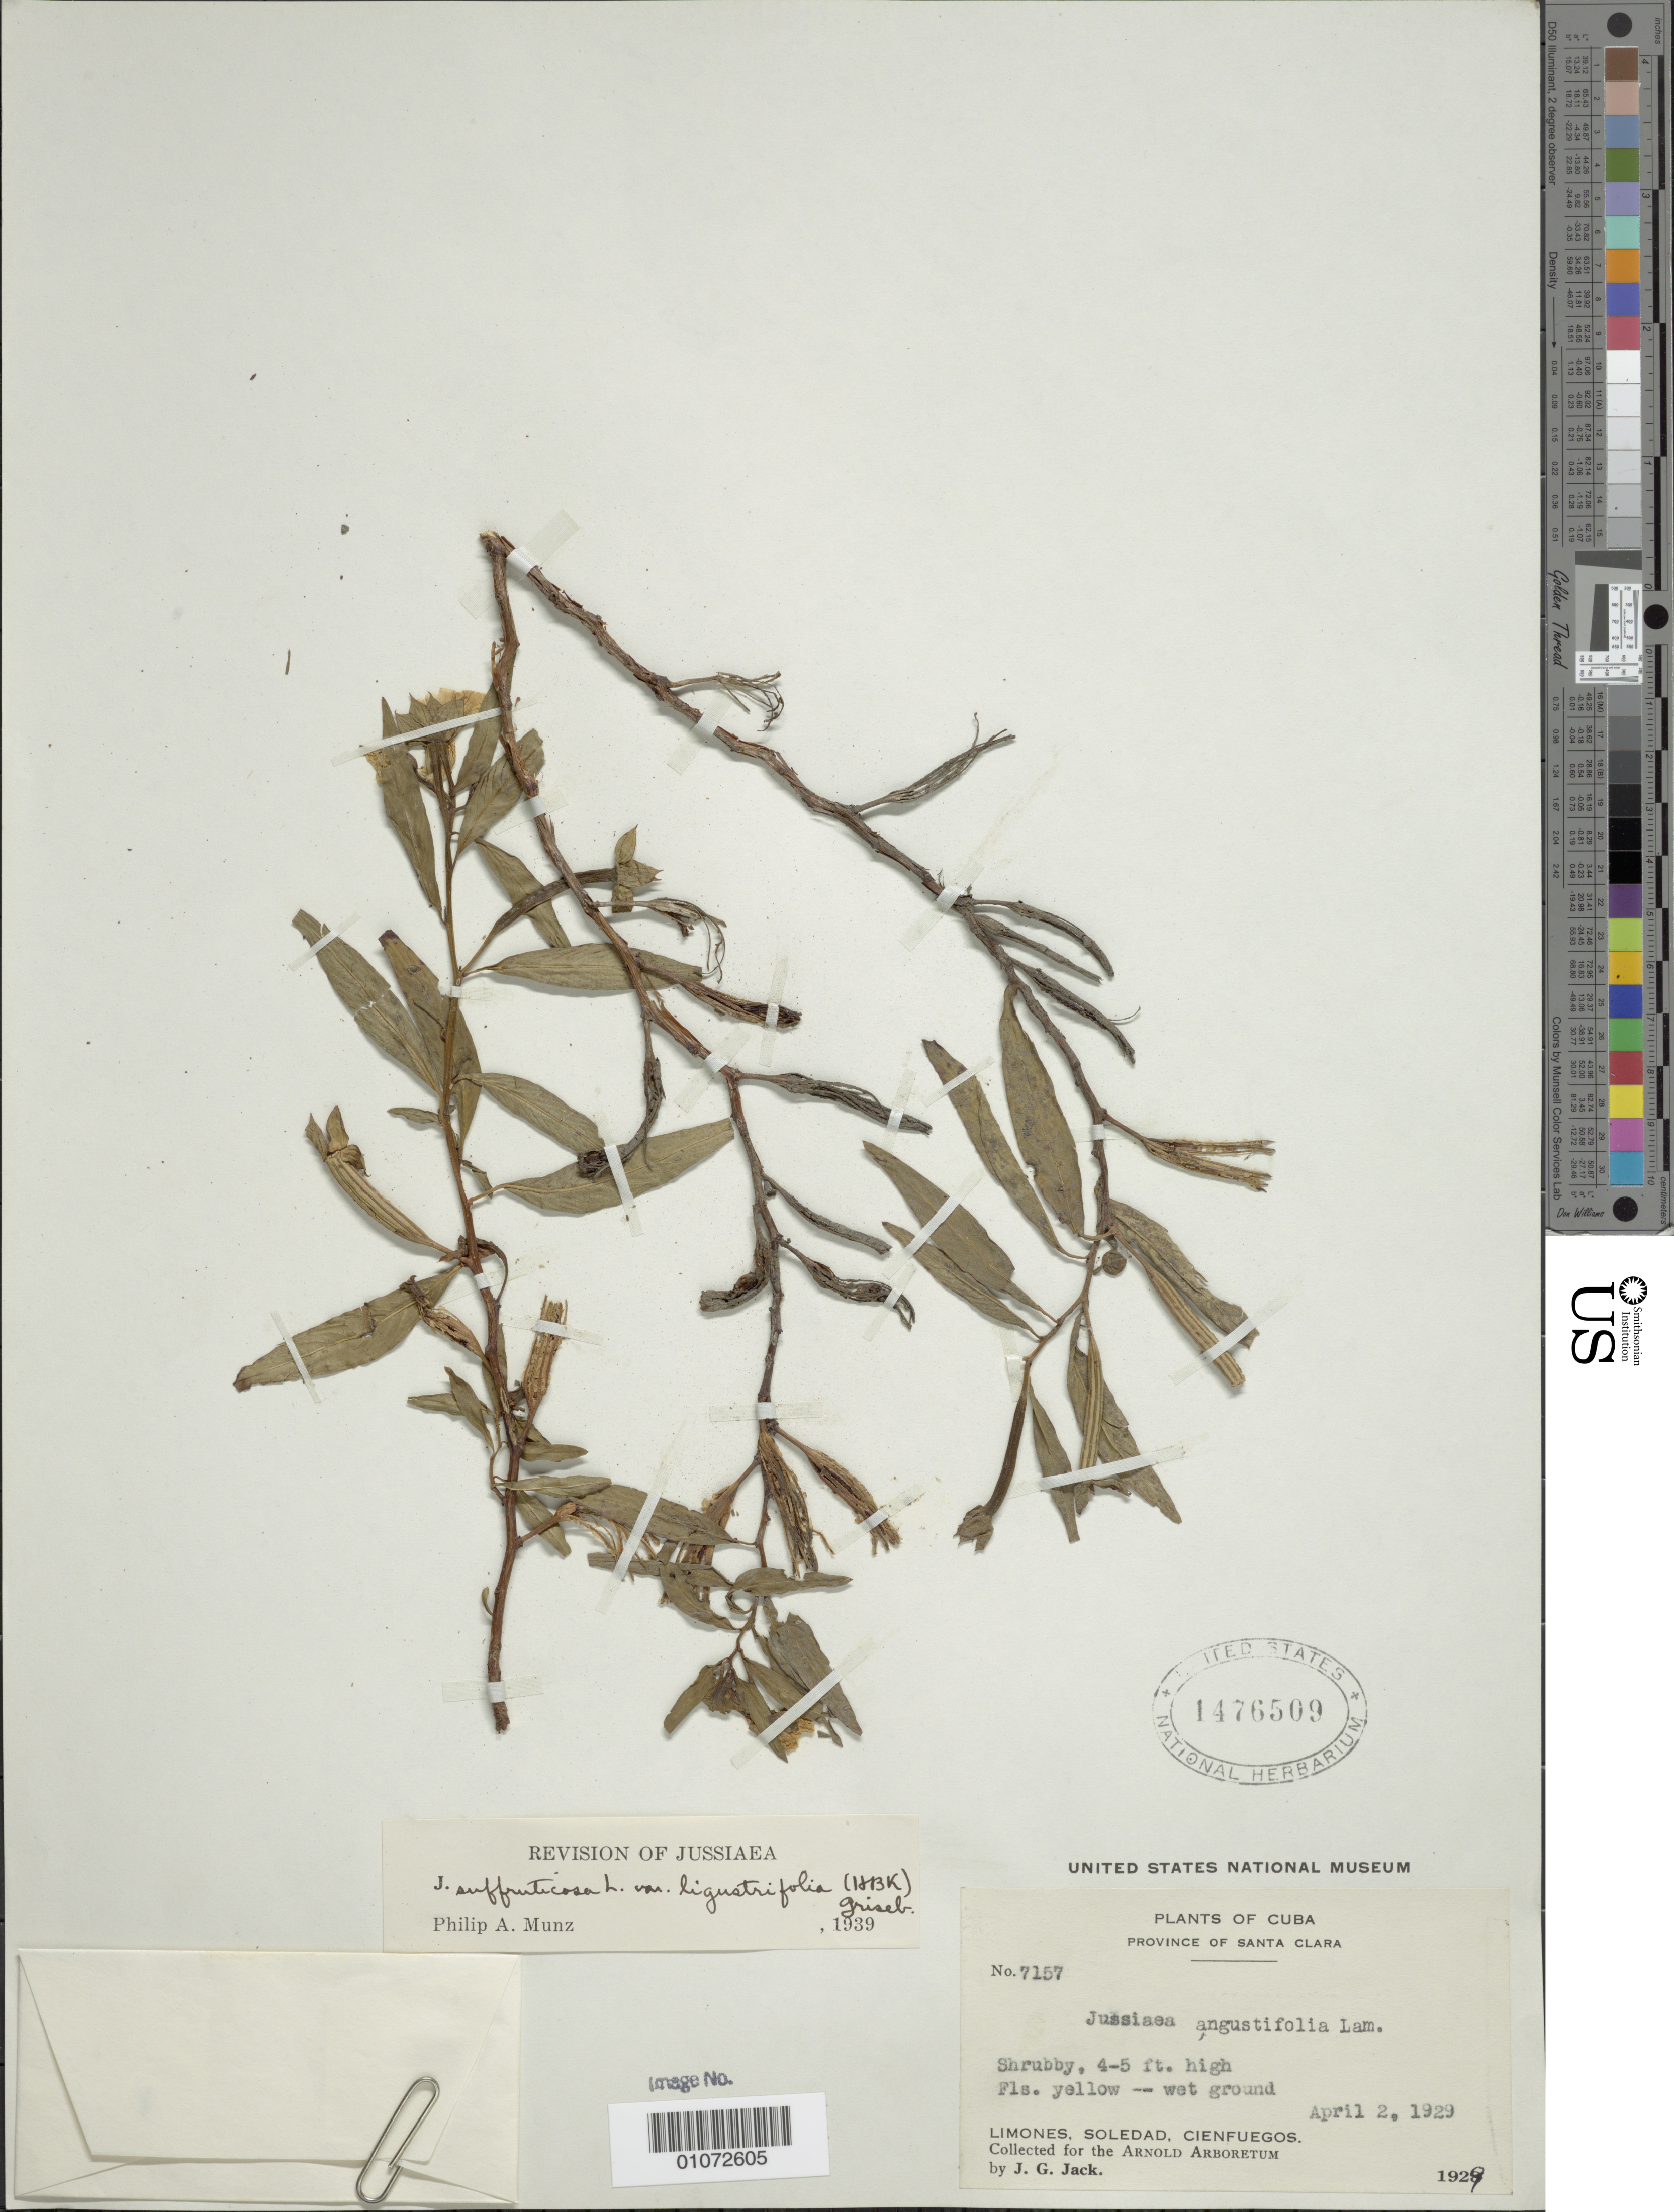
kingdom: Plantae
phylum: Tracheophyta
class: Magnoliopsida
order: Myrtales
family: Onagraceae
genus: Ludwigia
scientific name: Ludwigia octovalvis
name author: (Jacq.) P.H. Raven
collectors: J. G. Jack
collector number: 7157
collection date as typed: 02 Apr 1929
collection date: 1929-04-02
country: Cuba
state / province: Cienfuegos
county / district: Santa Clara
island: Cuba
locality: Limones, Soledad, Cienfuegos Wet ground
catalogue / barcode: US 1476509